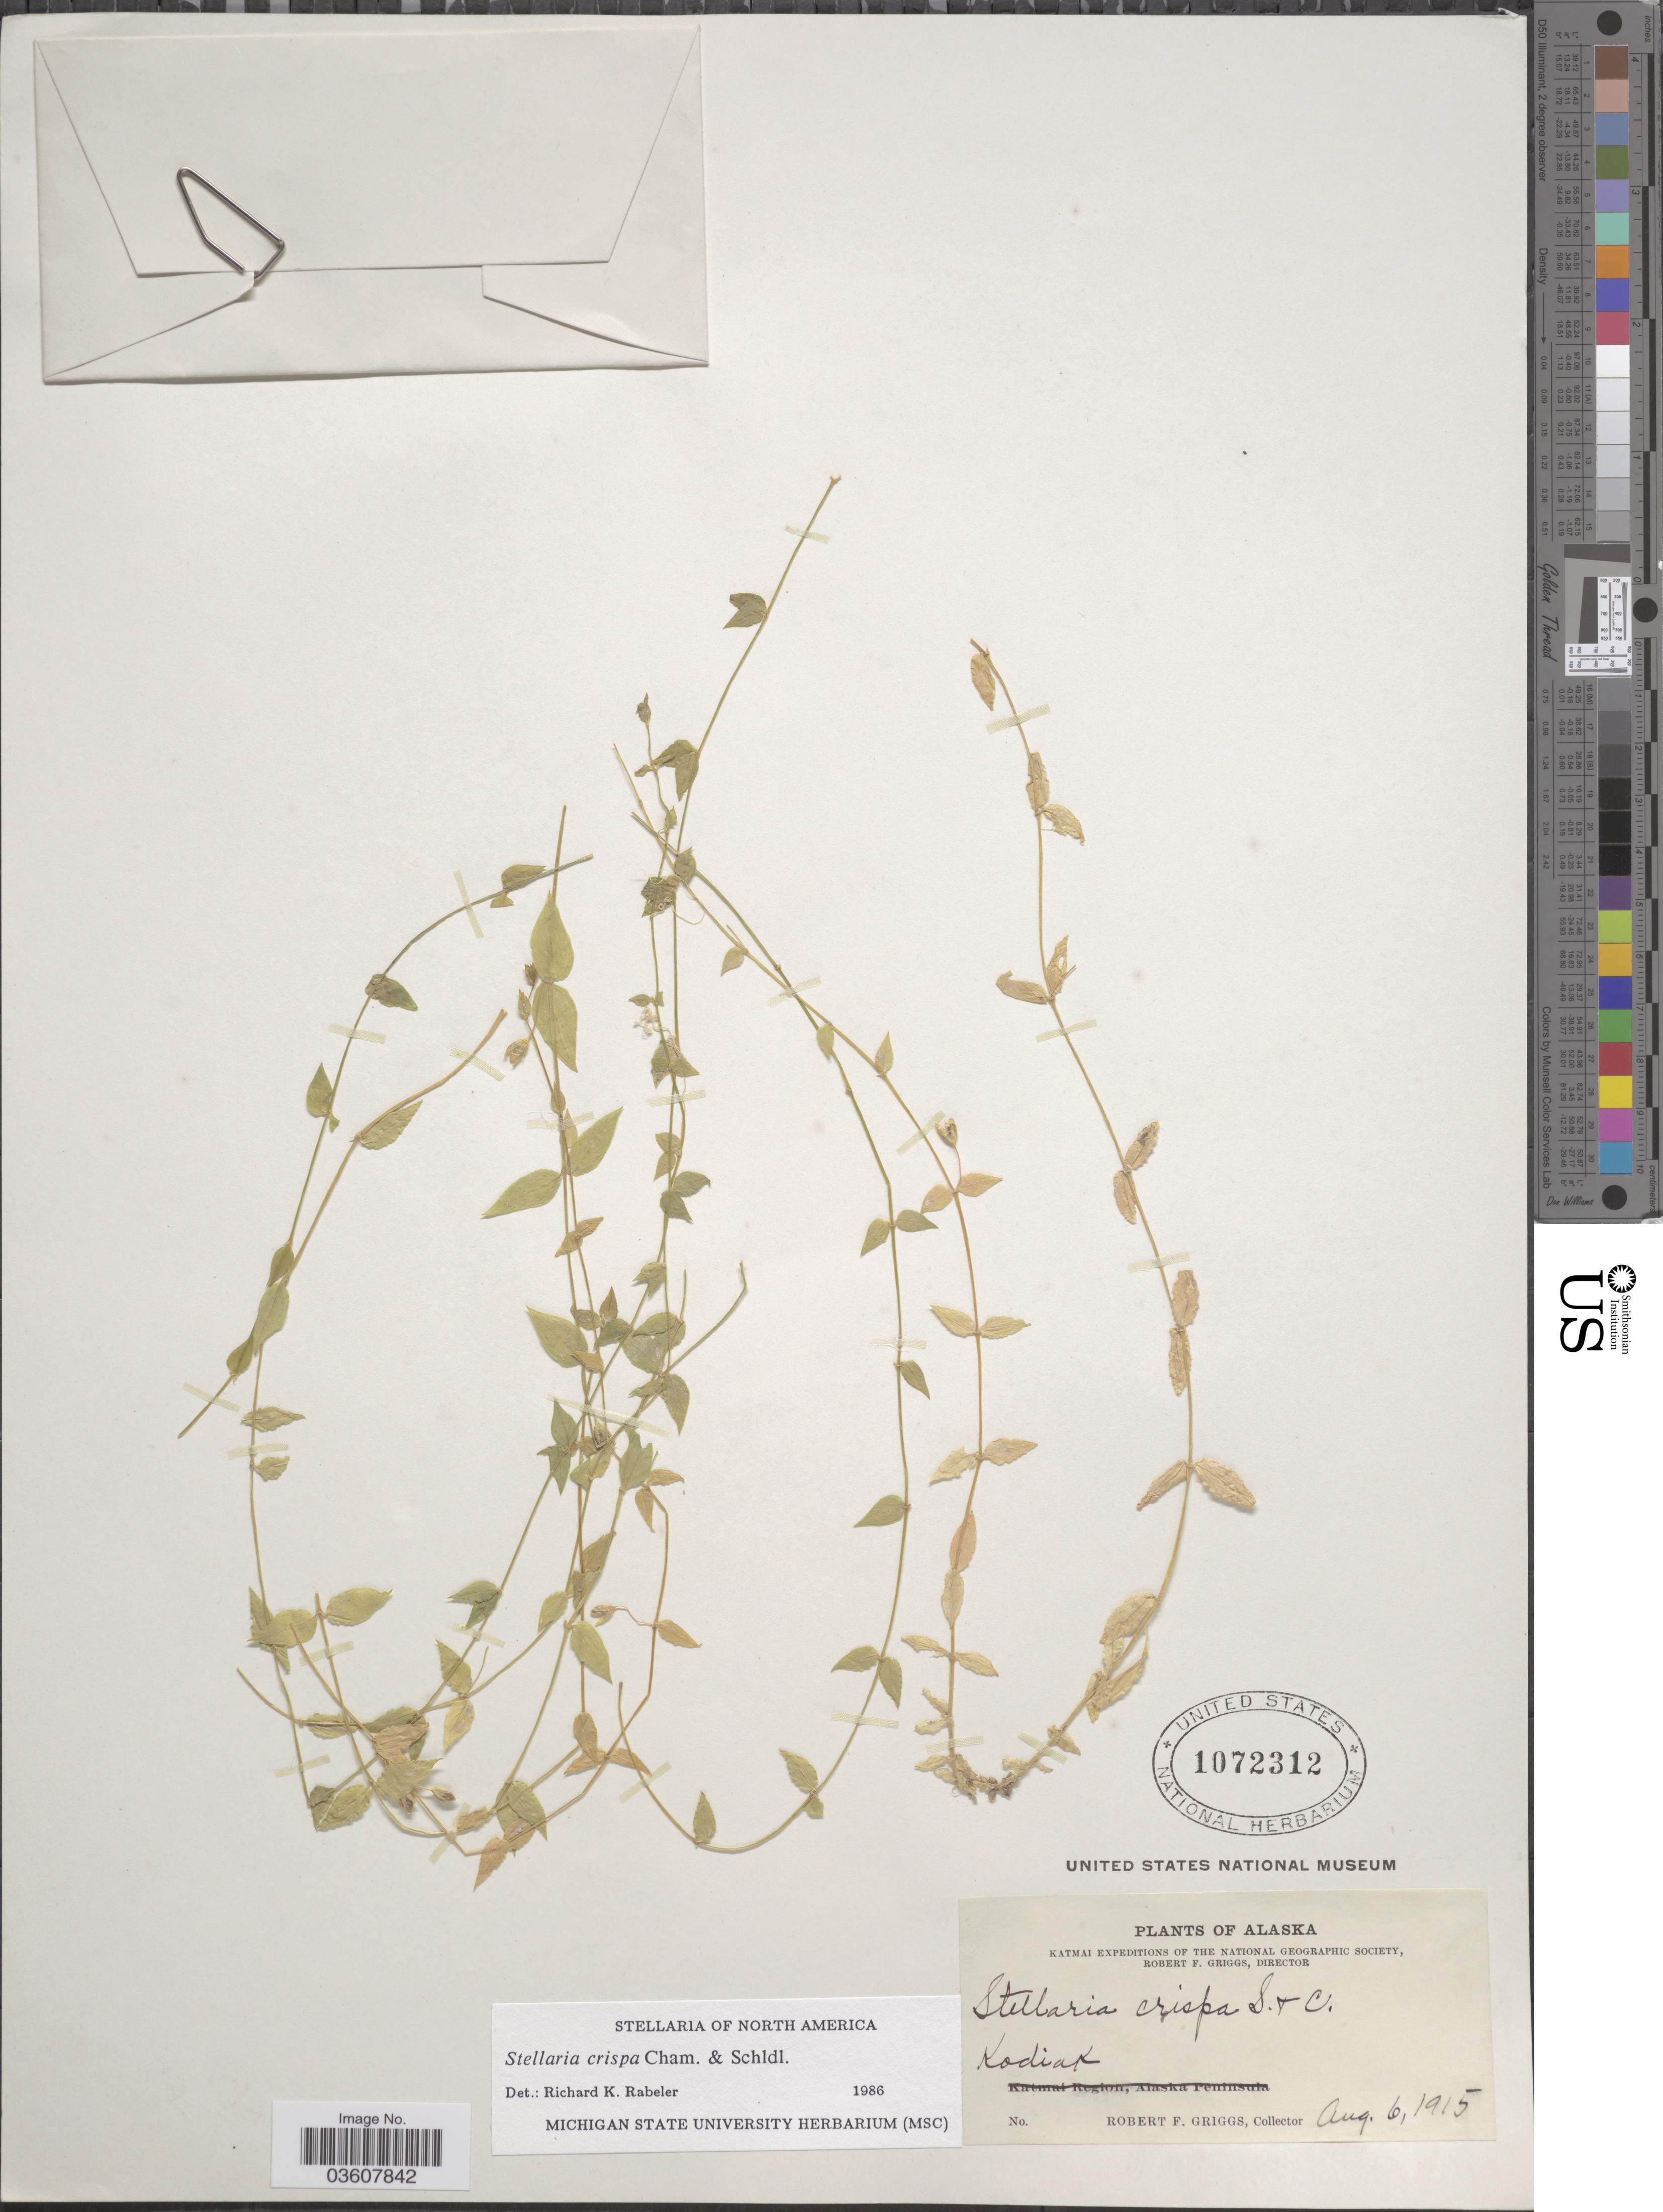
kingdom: Plantae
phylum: Tracheophyta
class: Magnoliopsida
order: Caryophyllales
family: Caryophyllaceae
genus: Stellaria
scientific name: Stellaria crispa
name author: Cham. & Schltdl.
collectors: R. F. Griggs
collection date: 1915-08-06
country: United States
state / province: Alaska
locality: Kodiak.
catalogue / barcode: US 1072312